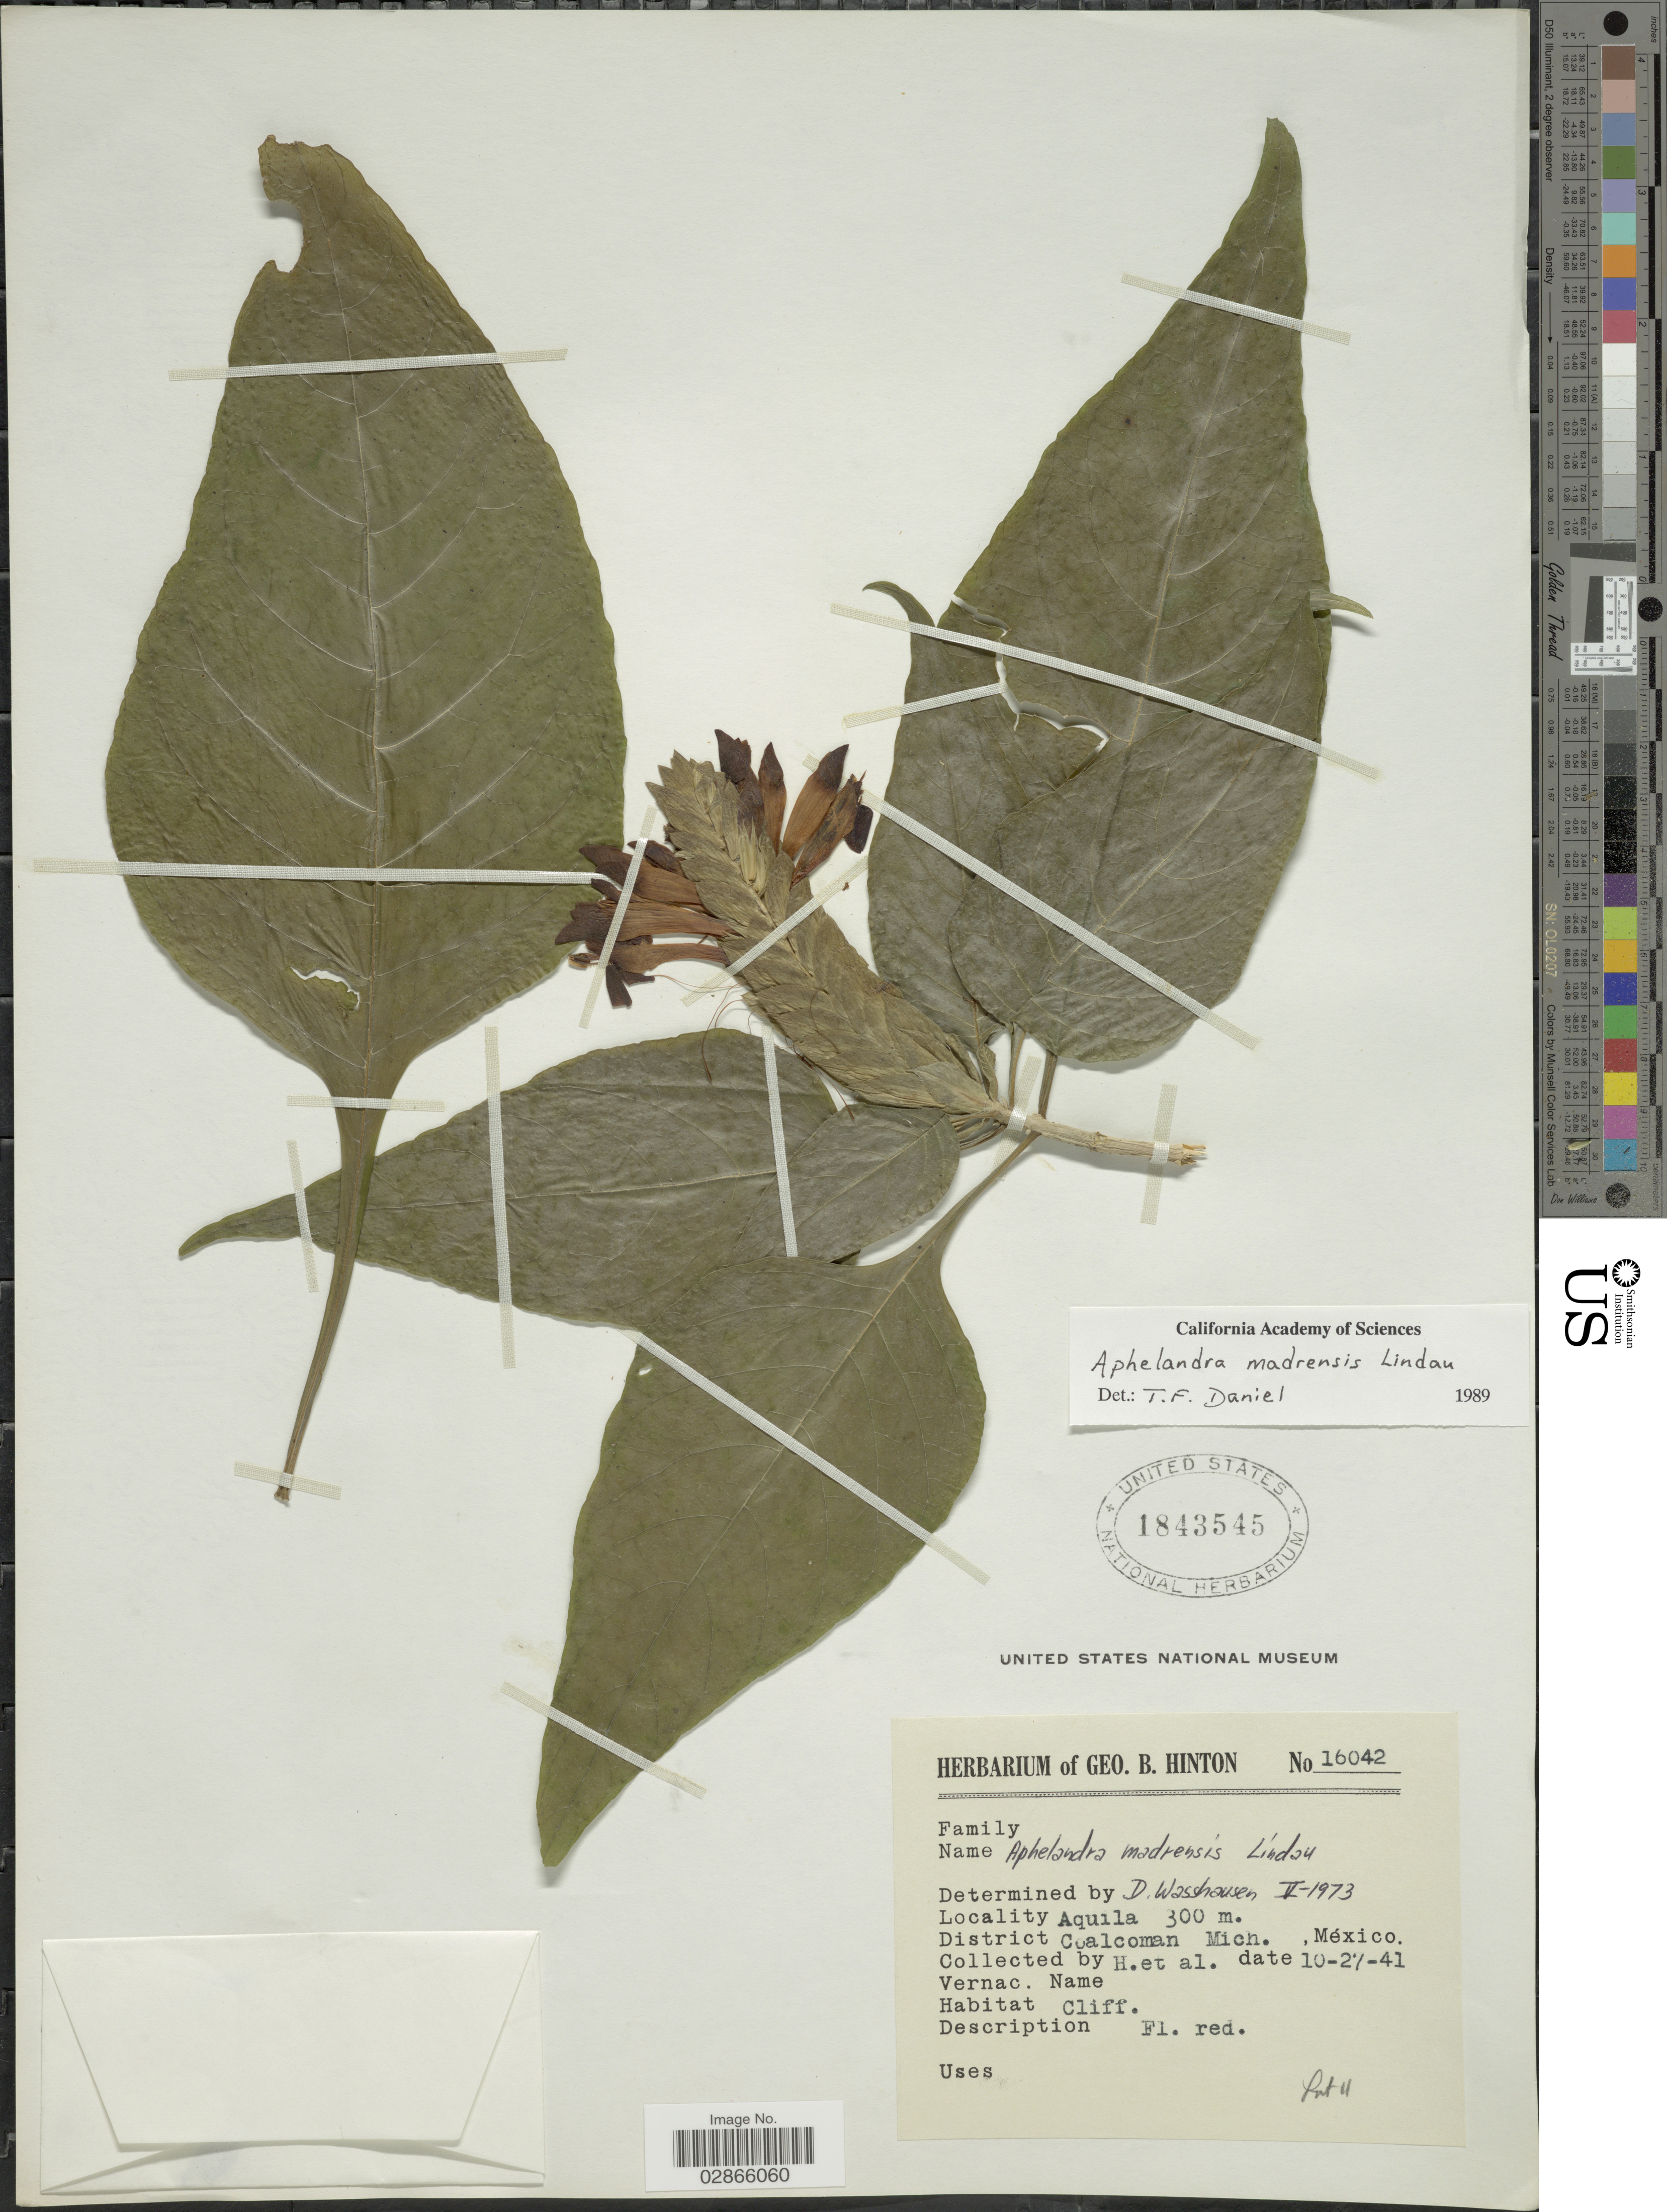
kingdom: Plantae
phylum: Tracheophyta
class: Magnoliopsida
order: Lamiales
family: Acanthaceae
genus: Aphelandra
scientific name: Aphelandra madrensis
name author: Lindau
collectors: G. B. Hinton & et al.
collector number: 16042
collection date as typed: Transcribed d/m/y: 27/10/41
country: Mexico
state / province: Michoacán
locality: Aquila. District Coalcoman.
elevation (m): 300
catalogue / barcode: US 1843545